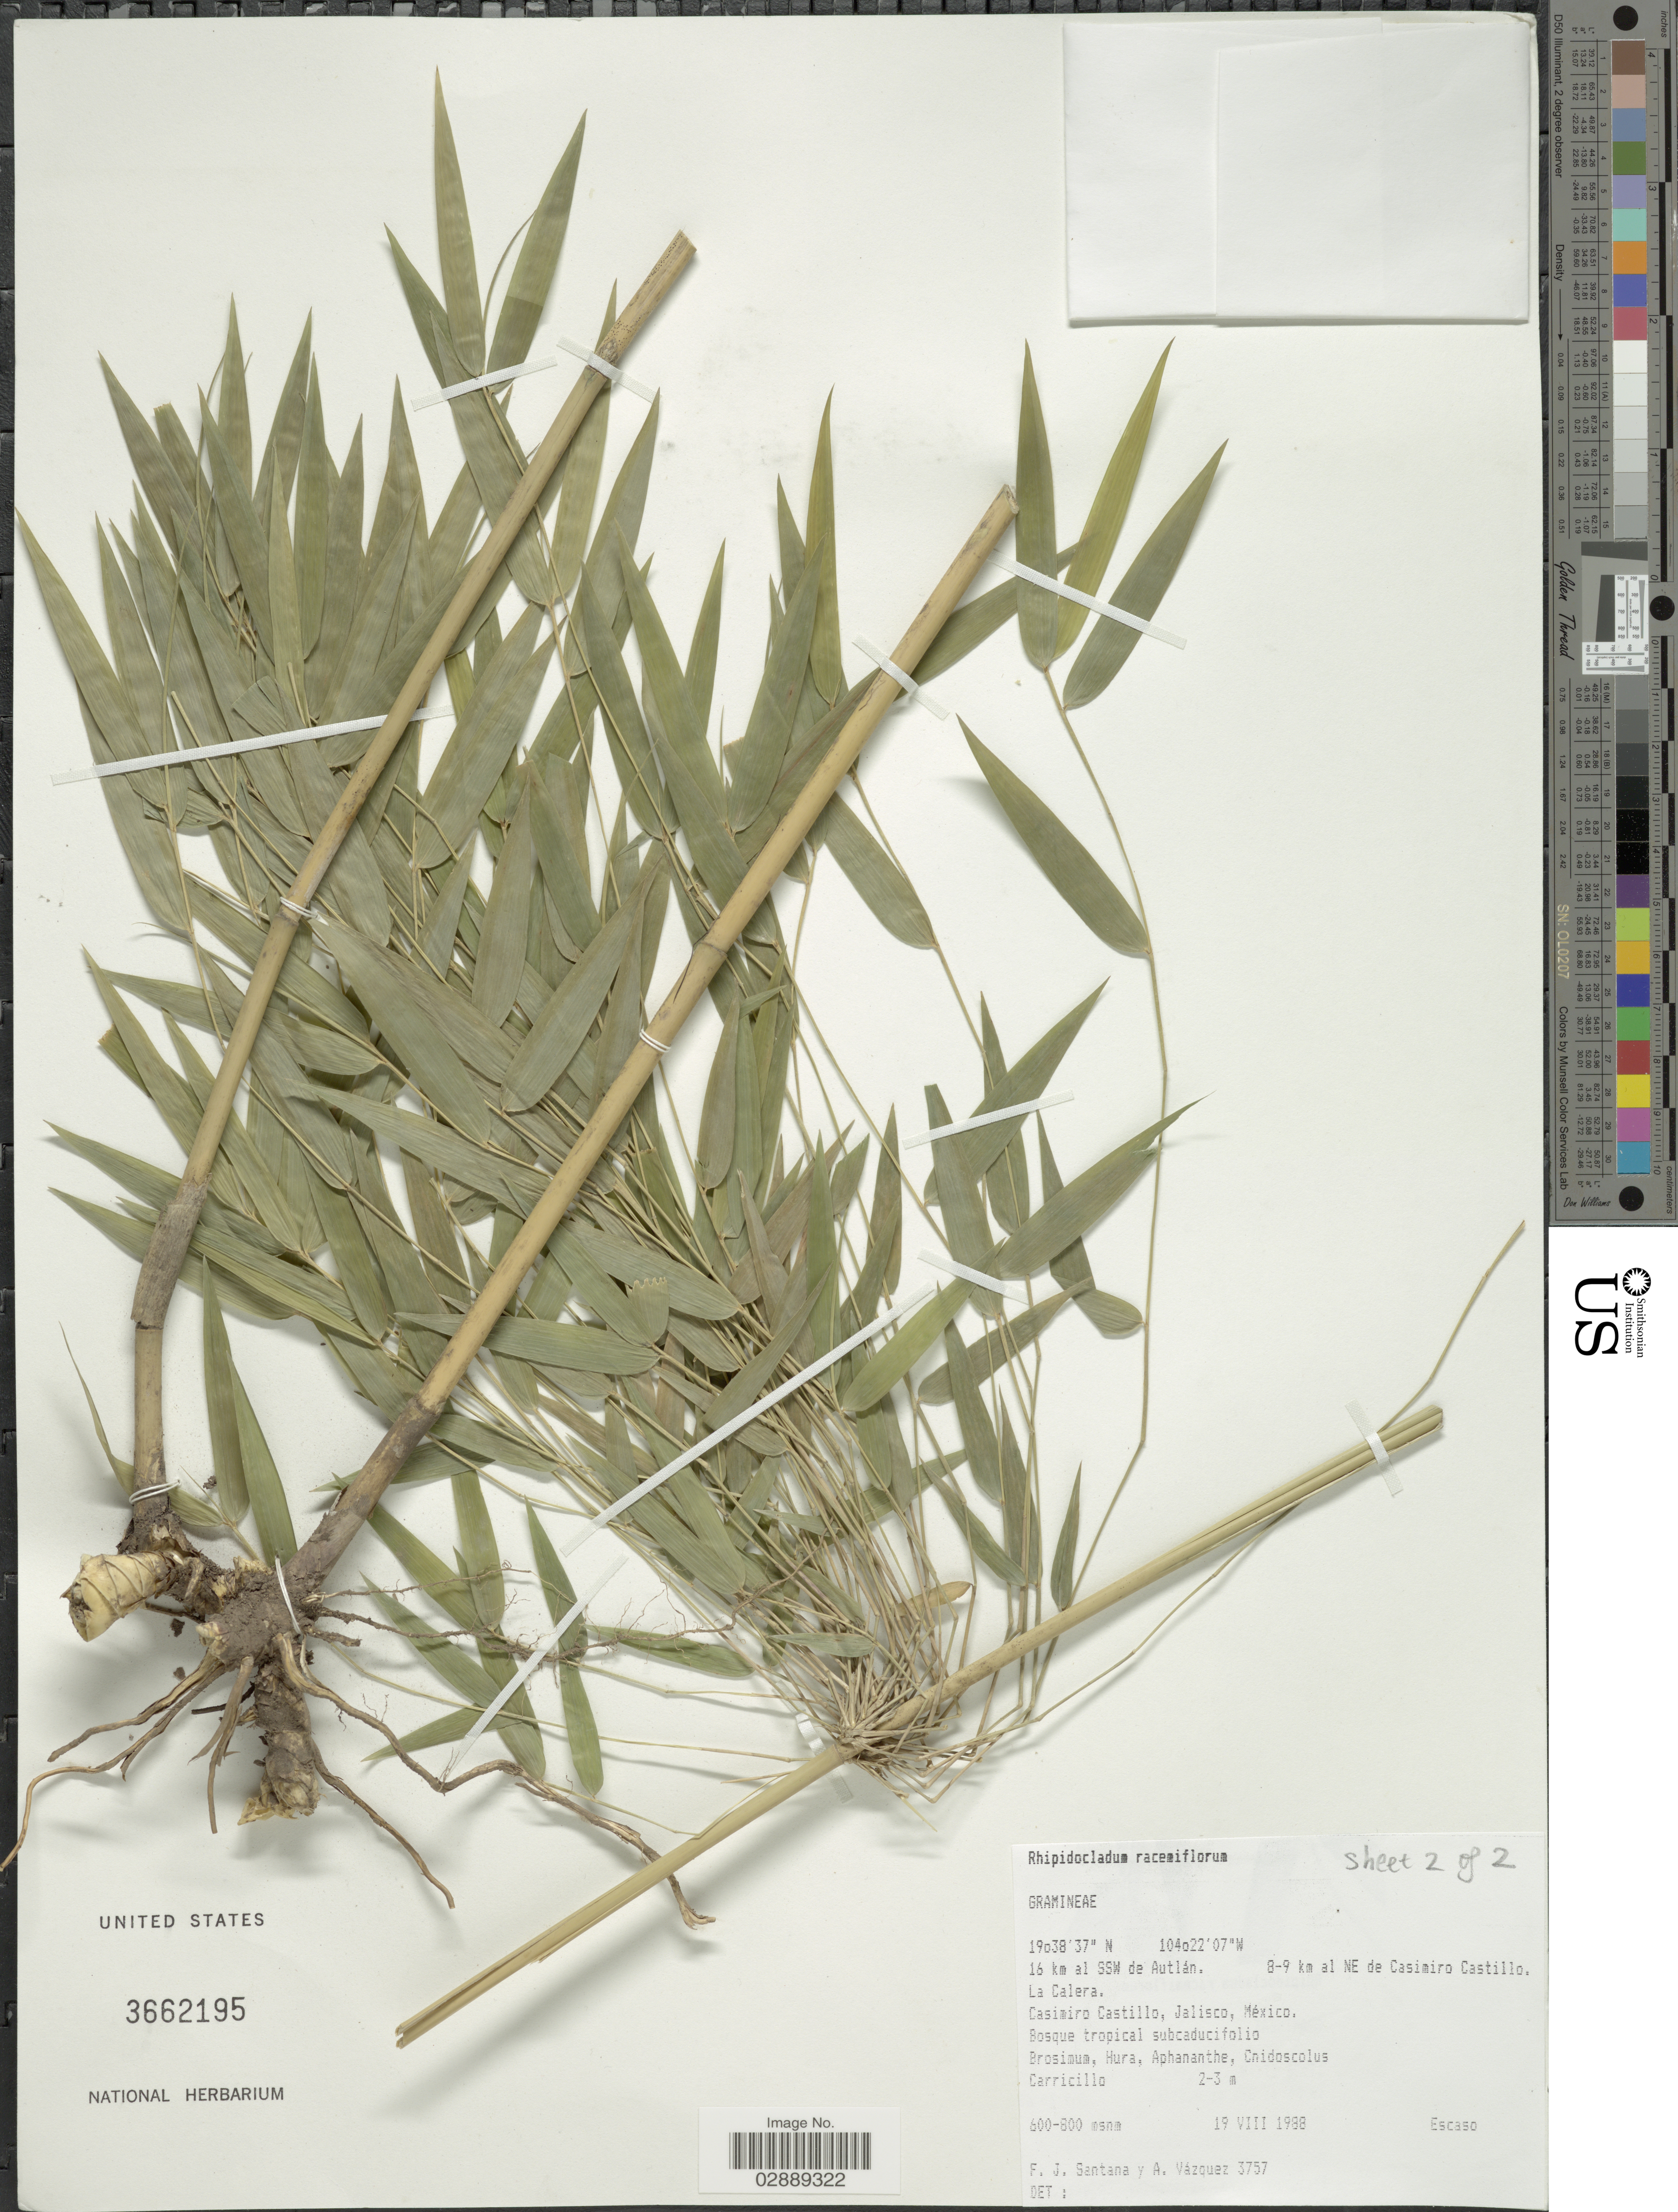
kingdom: Plantae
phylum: Tracheophyta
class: Liliopsida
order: Poales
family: Poaceae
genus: Rhipidocladum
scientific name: Rhipidocladum racemiflorum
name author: (Steud.) McClure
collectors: F. Santana & A. Vazquez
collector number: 3757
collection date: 1988-08-19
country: Mexico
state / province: Jalisco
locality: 16 km al SSW de Autlan. 8-9 km al NE de Casimiro Castillo. La Calera. Casimiro Castillo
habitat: Bosque tropical subcaducifolio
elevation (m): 600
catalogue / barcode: US 3662195